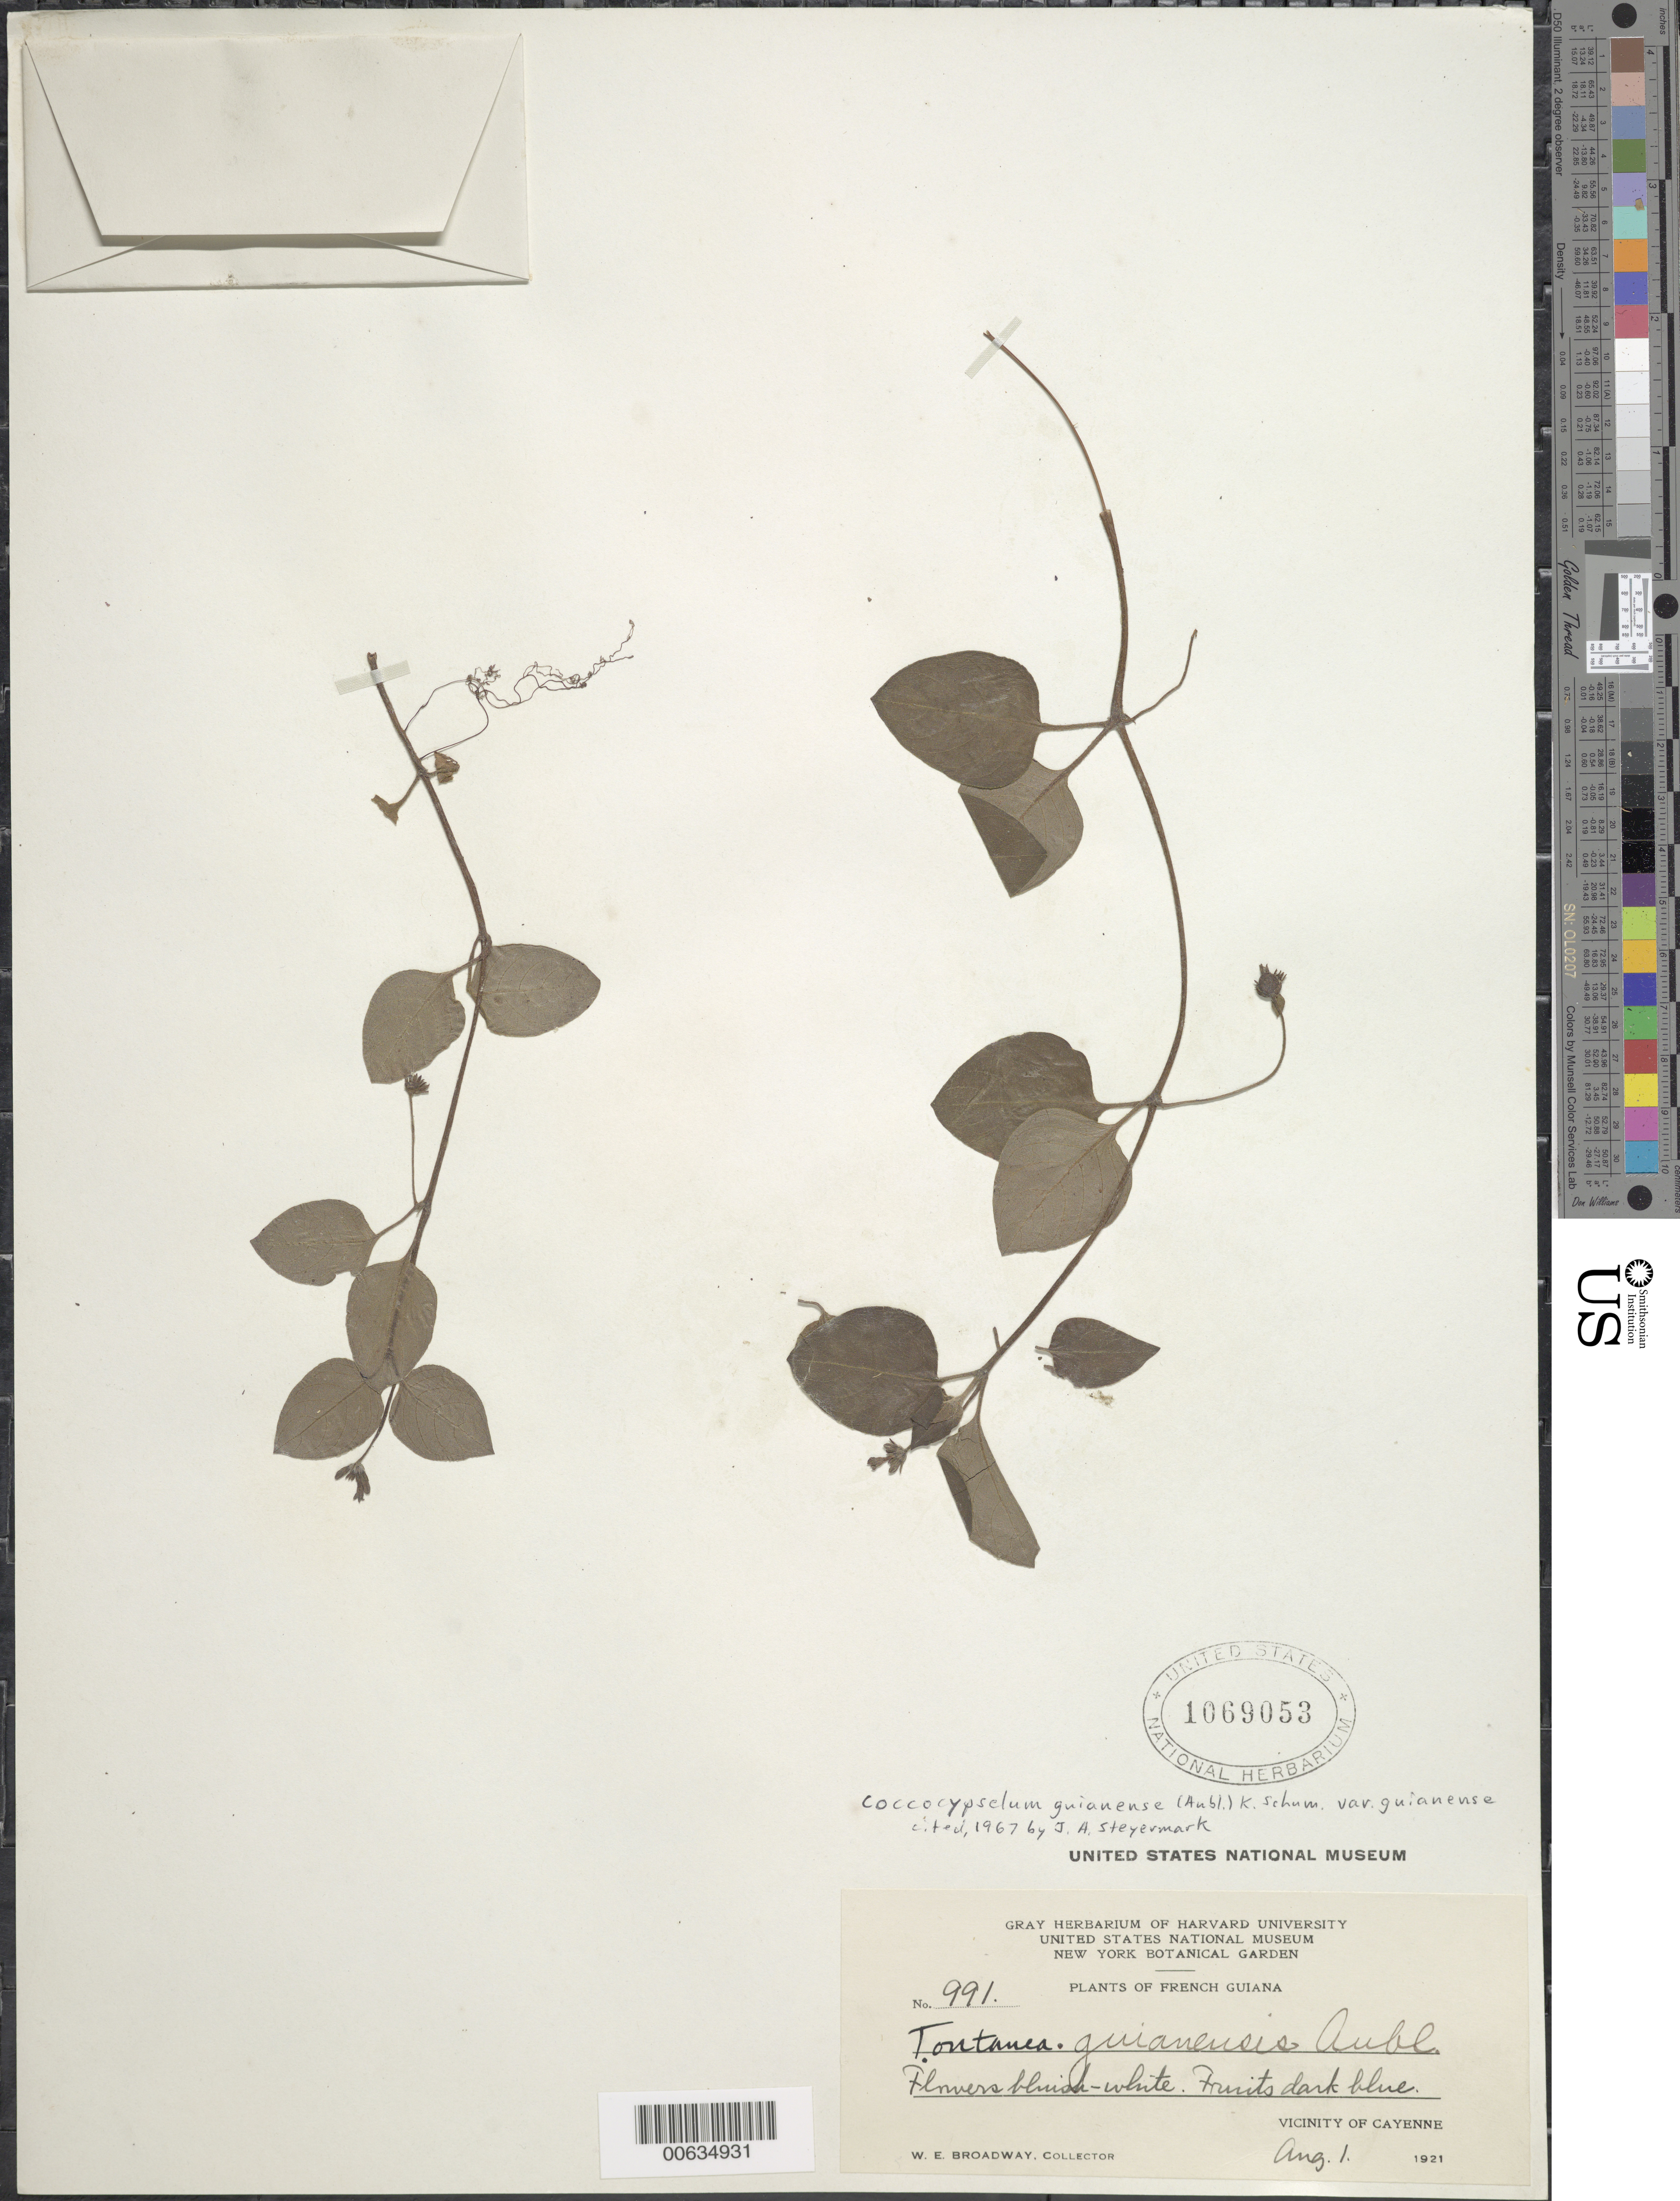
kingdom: Plantae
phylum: Tracheophyta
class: Magnoliopsida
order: Gentianales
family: Rubiaceae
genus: Coccocypselum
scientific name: Coccocypselum guianense var. guianense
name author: (Aubl.) K. Schum.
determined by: Steyermark, Julian A., (VEN)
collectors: W. E. Broadway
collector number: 991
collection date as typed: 1-Aug-21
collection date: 1921-08-01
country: French Guiana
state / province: Cayenne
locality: Cayenne, vic.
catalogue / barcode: US 1069053